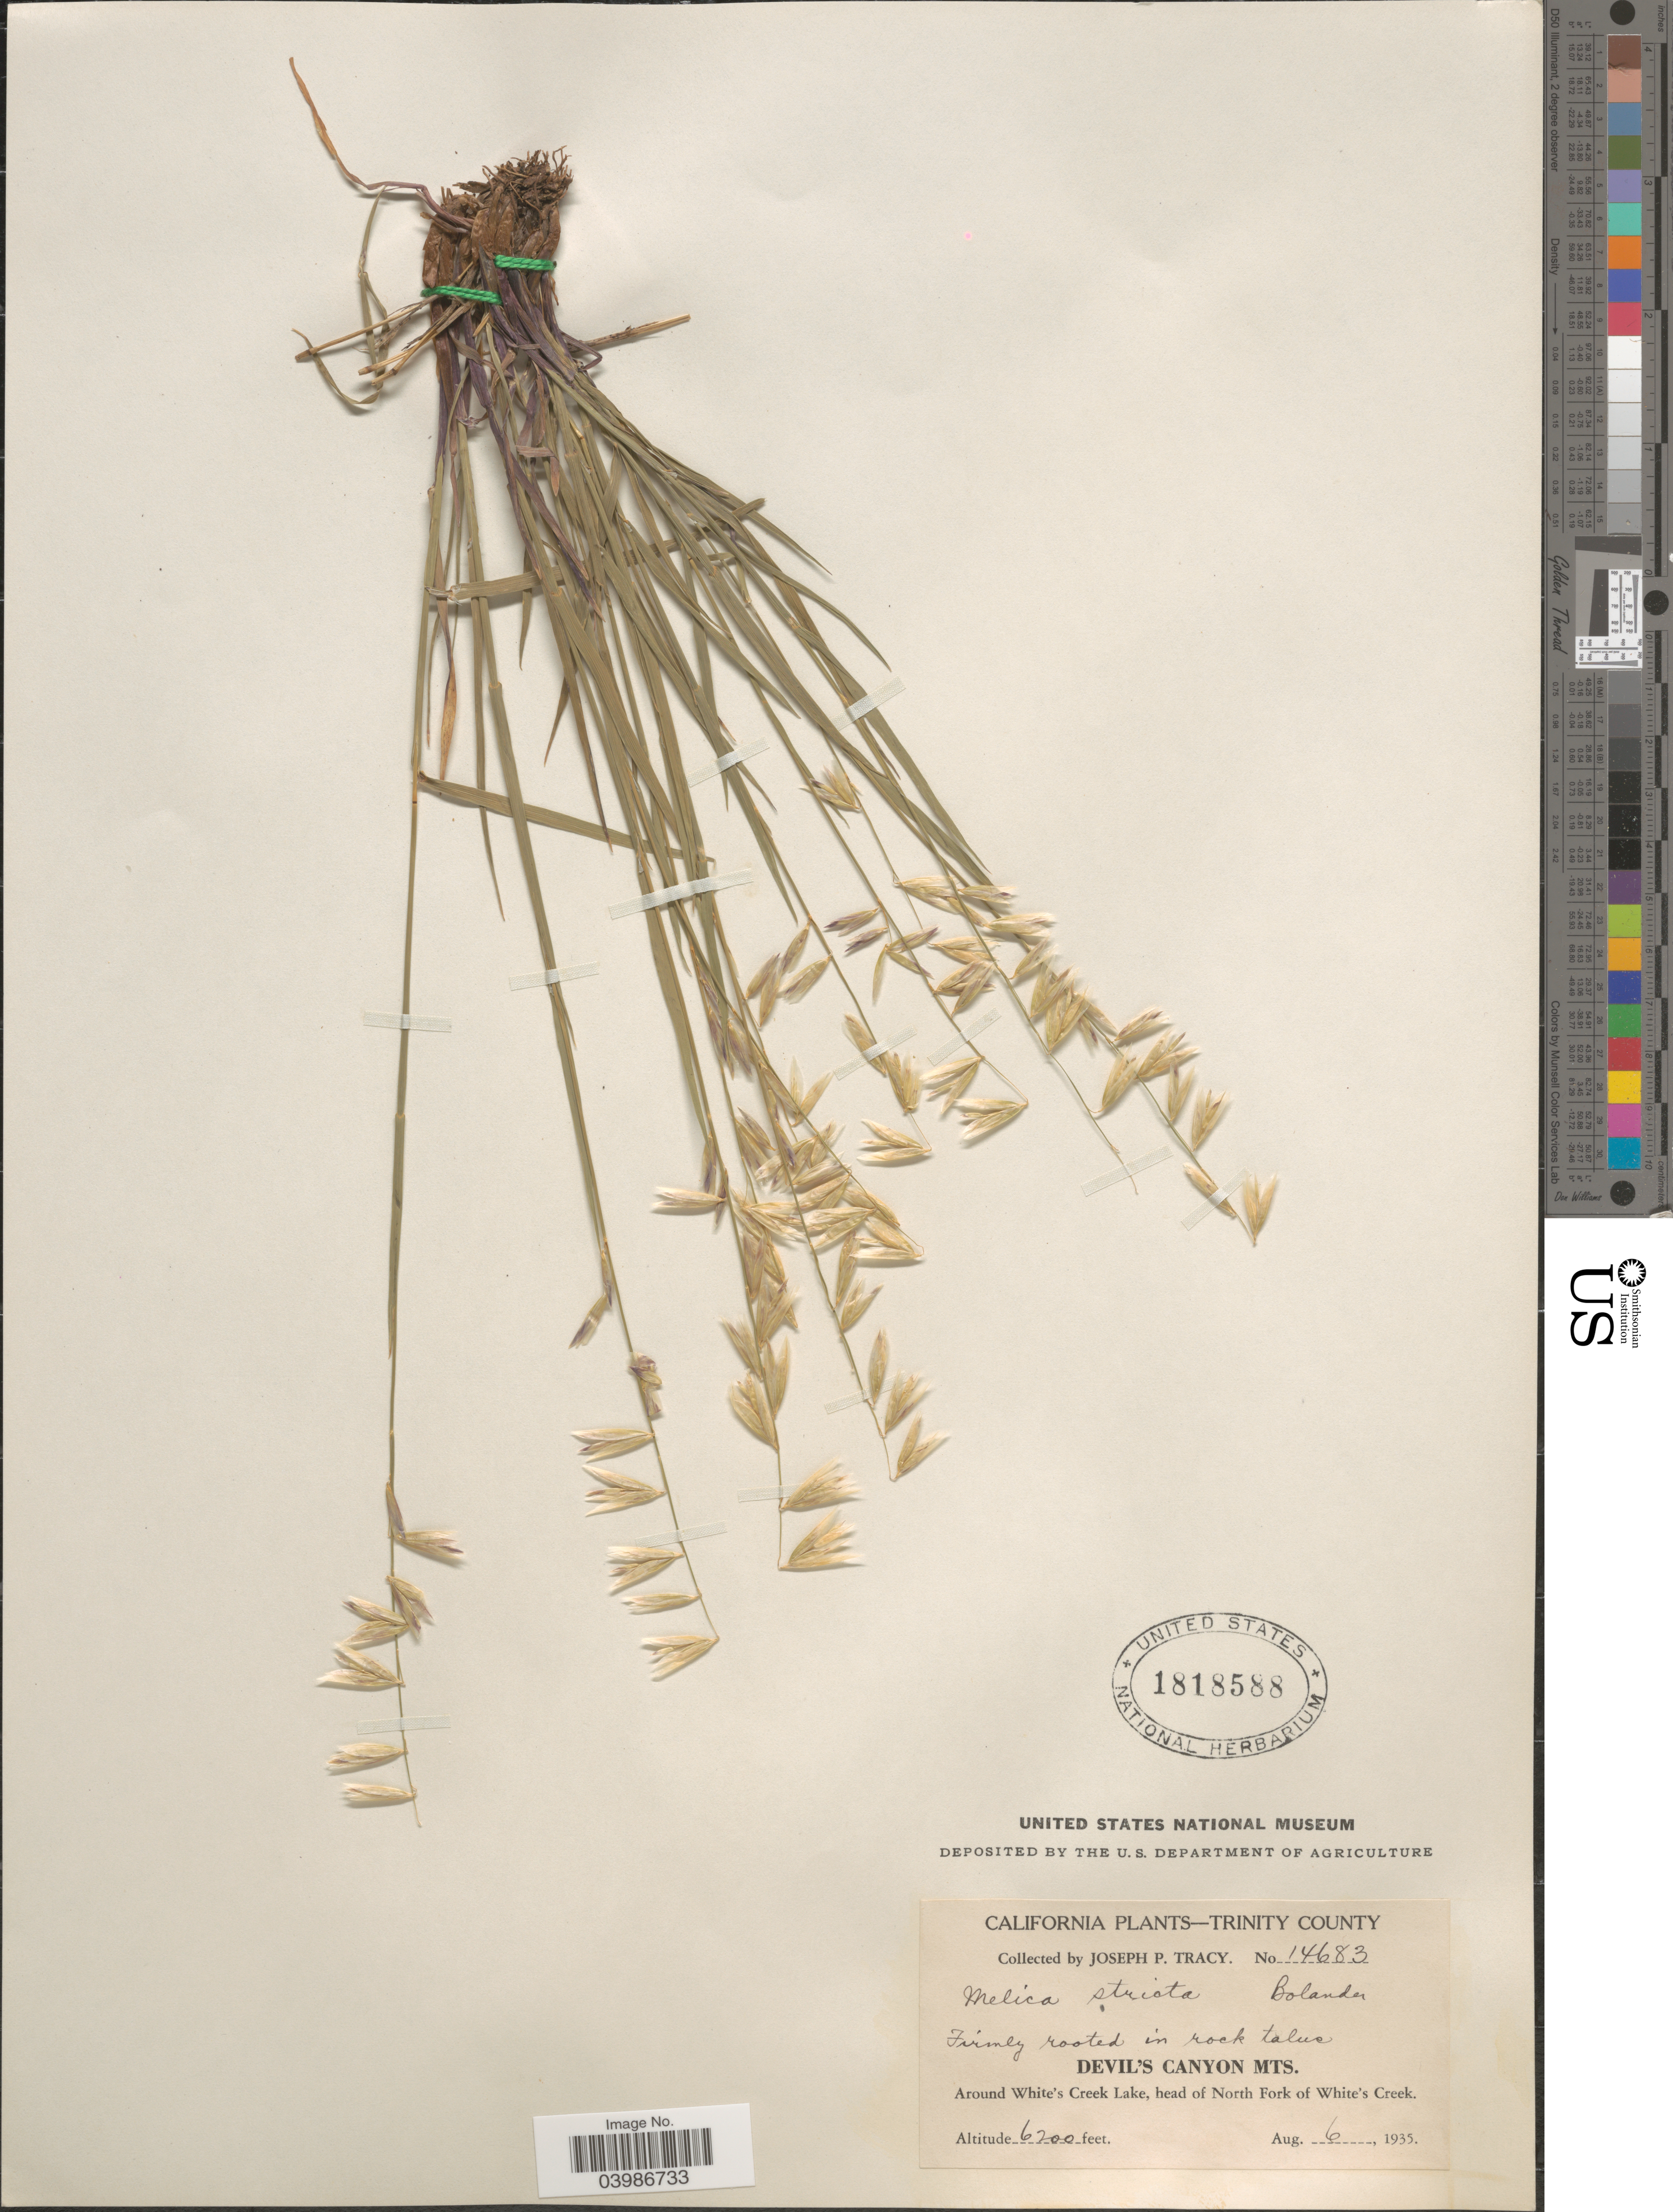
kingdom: Plantae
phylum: Tracheophyta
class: Liliopsida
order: Poales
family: Poaceae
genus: Melica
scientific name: Melica stricta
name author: Bol.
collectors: J. Tracy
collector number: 14683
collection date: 1935-08-06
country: United States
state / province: California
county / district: Trinity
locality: Trinity County. Devil's Canyon Mts. Around White's Creek Lake, head of North of White's Creek.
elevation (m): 1890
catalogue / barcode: US 1818588